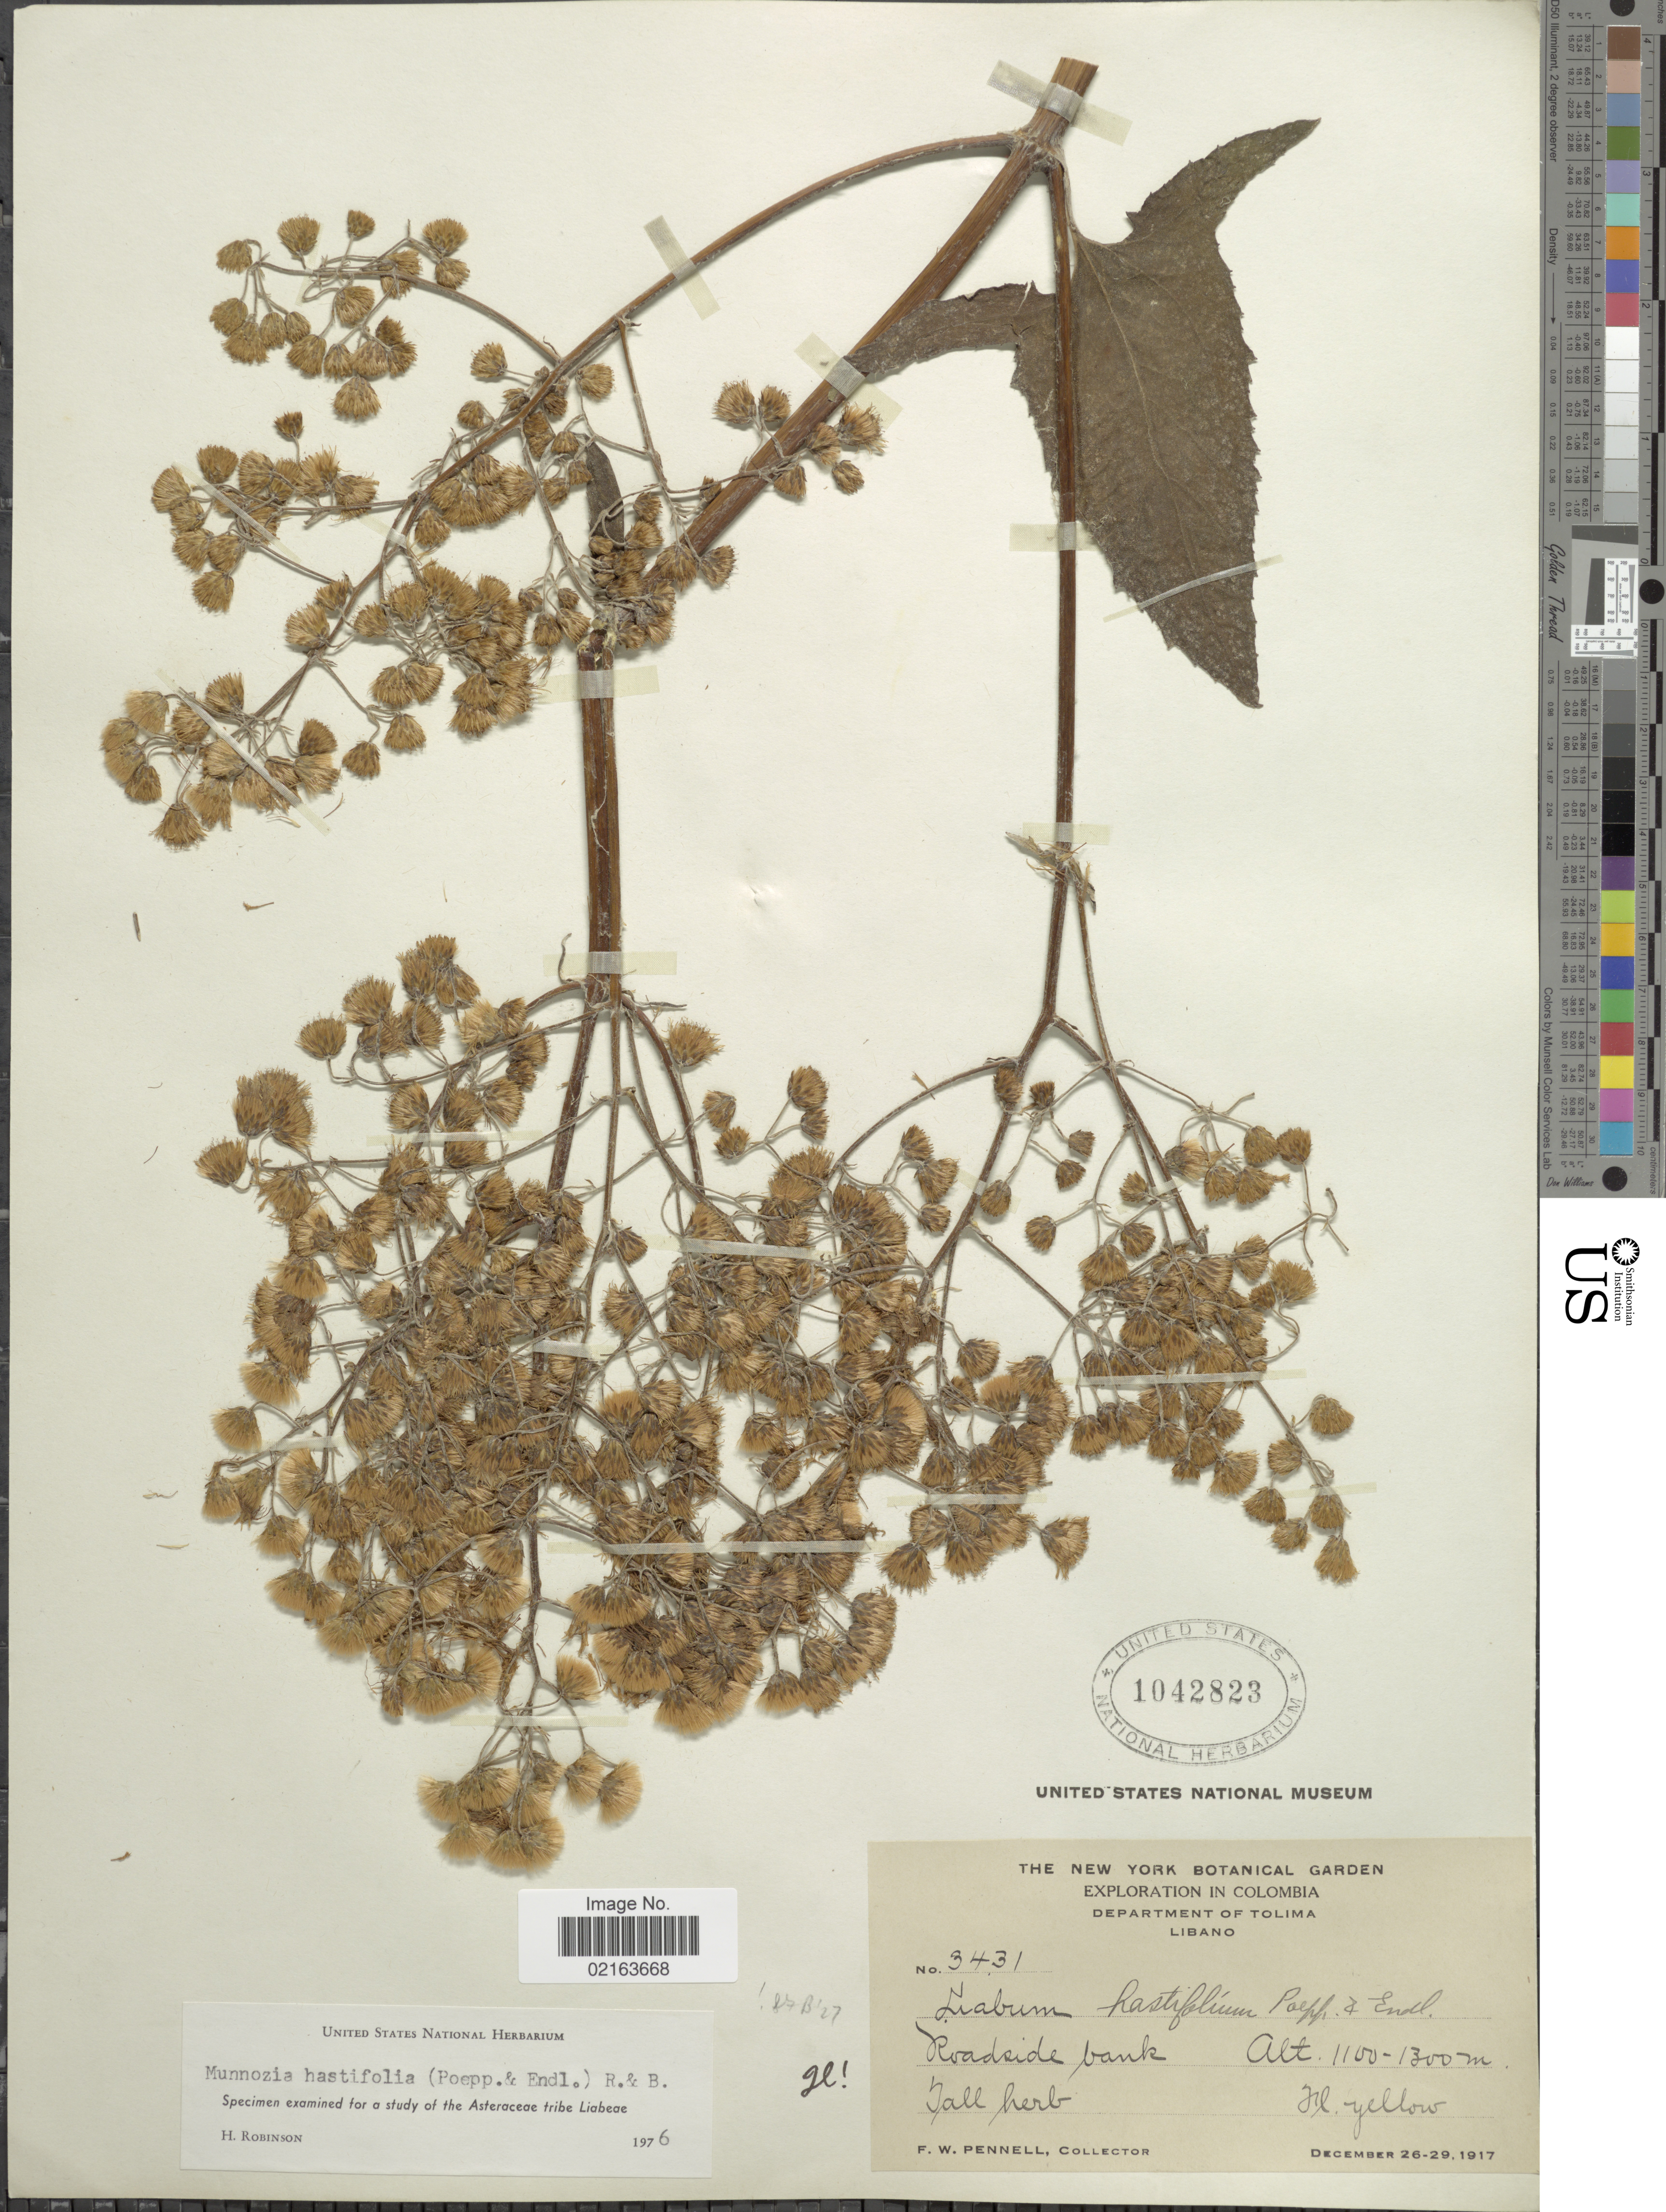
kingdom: Plantae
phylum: Tracheophyta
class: Magnoliopsida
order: Asterales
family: Asteraceae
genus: Munnozia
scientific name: Munnozia hastifolia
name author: (Poepp.) H. Rob. & Brettell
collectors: F. W. Pennell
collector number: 3431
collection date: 1917-12-26/1917-12-29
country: Colombia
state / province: Tolima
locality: Department of Tolima. Libano. Roadside bank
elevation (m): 1100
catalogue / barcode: US 1042823